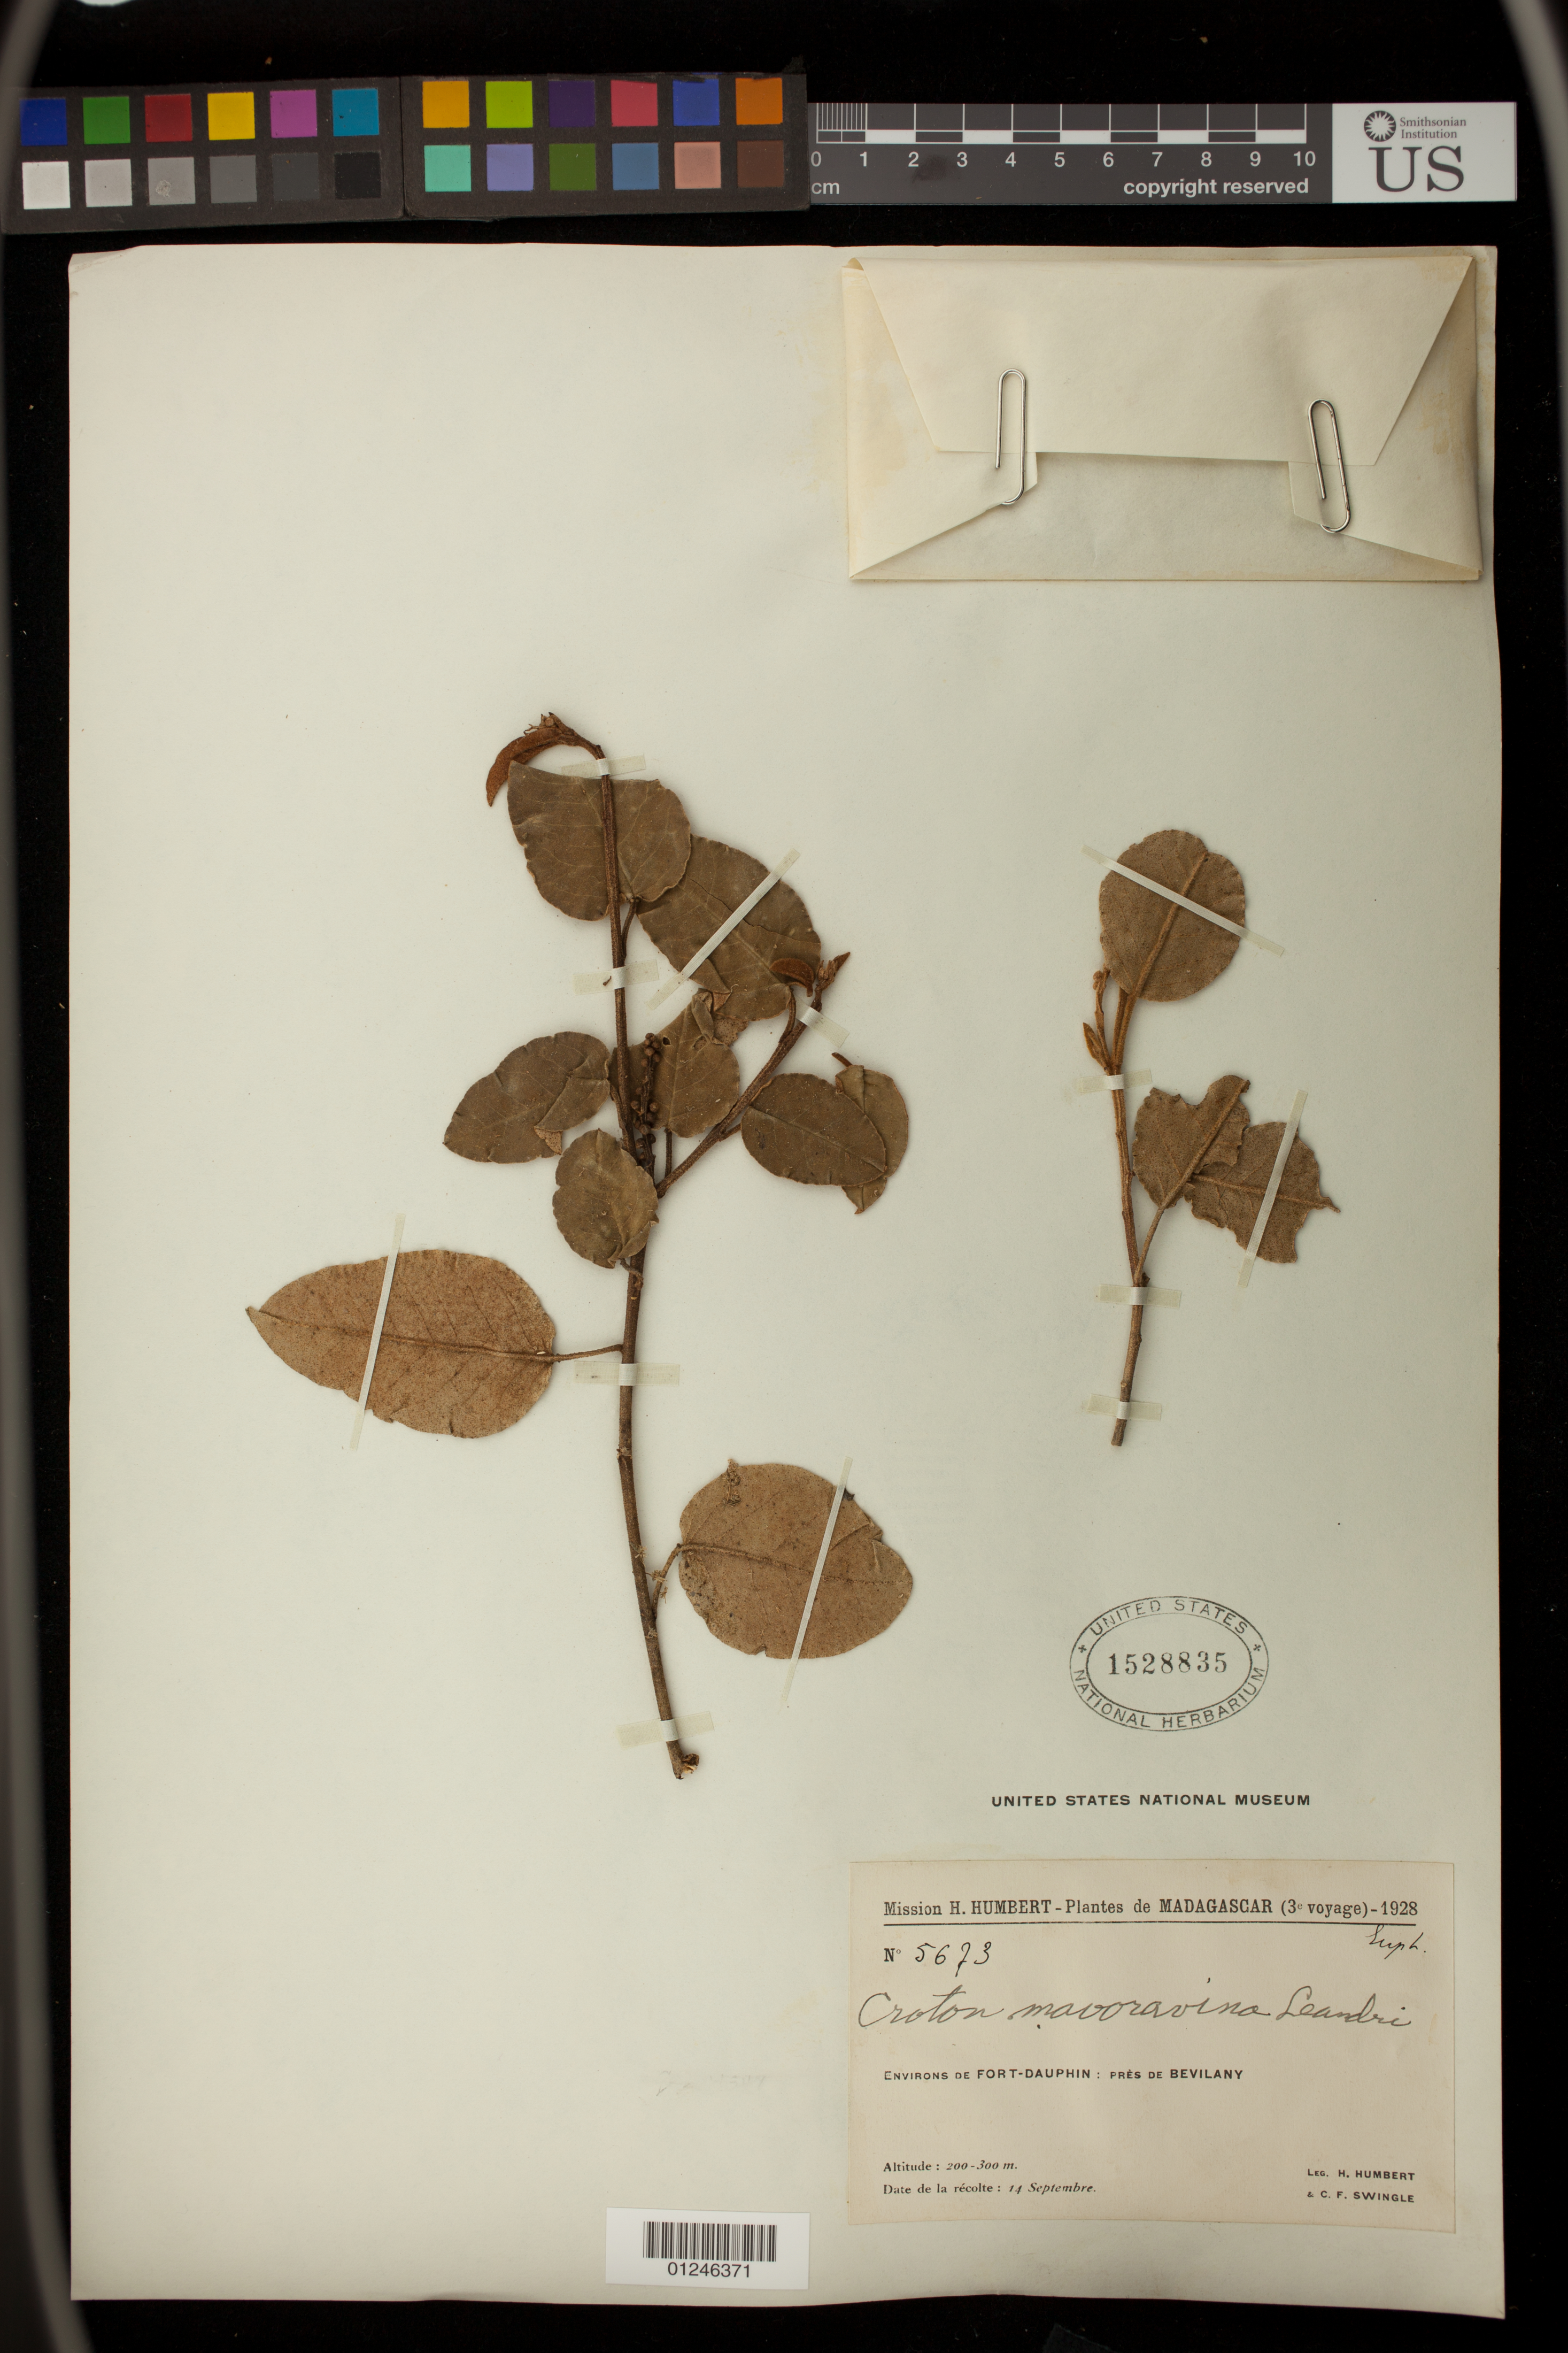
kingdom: Plantae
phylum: Tracheophyta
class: Magnoliopsida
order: Malpighiales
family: Euphorbiaceae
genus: Croton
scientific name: Croton mavoravina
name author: Leandri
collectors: H. Humbert & C. Swingle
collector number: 5673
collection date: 1928-09-14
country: Madagascar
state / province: Atsimo-Andrefana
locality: Environs de Fort-Dauphin: pres de Bevilany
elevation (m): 200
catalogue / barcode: US 1528835